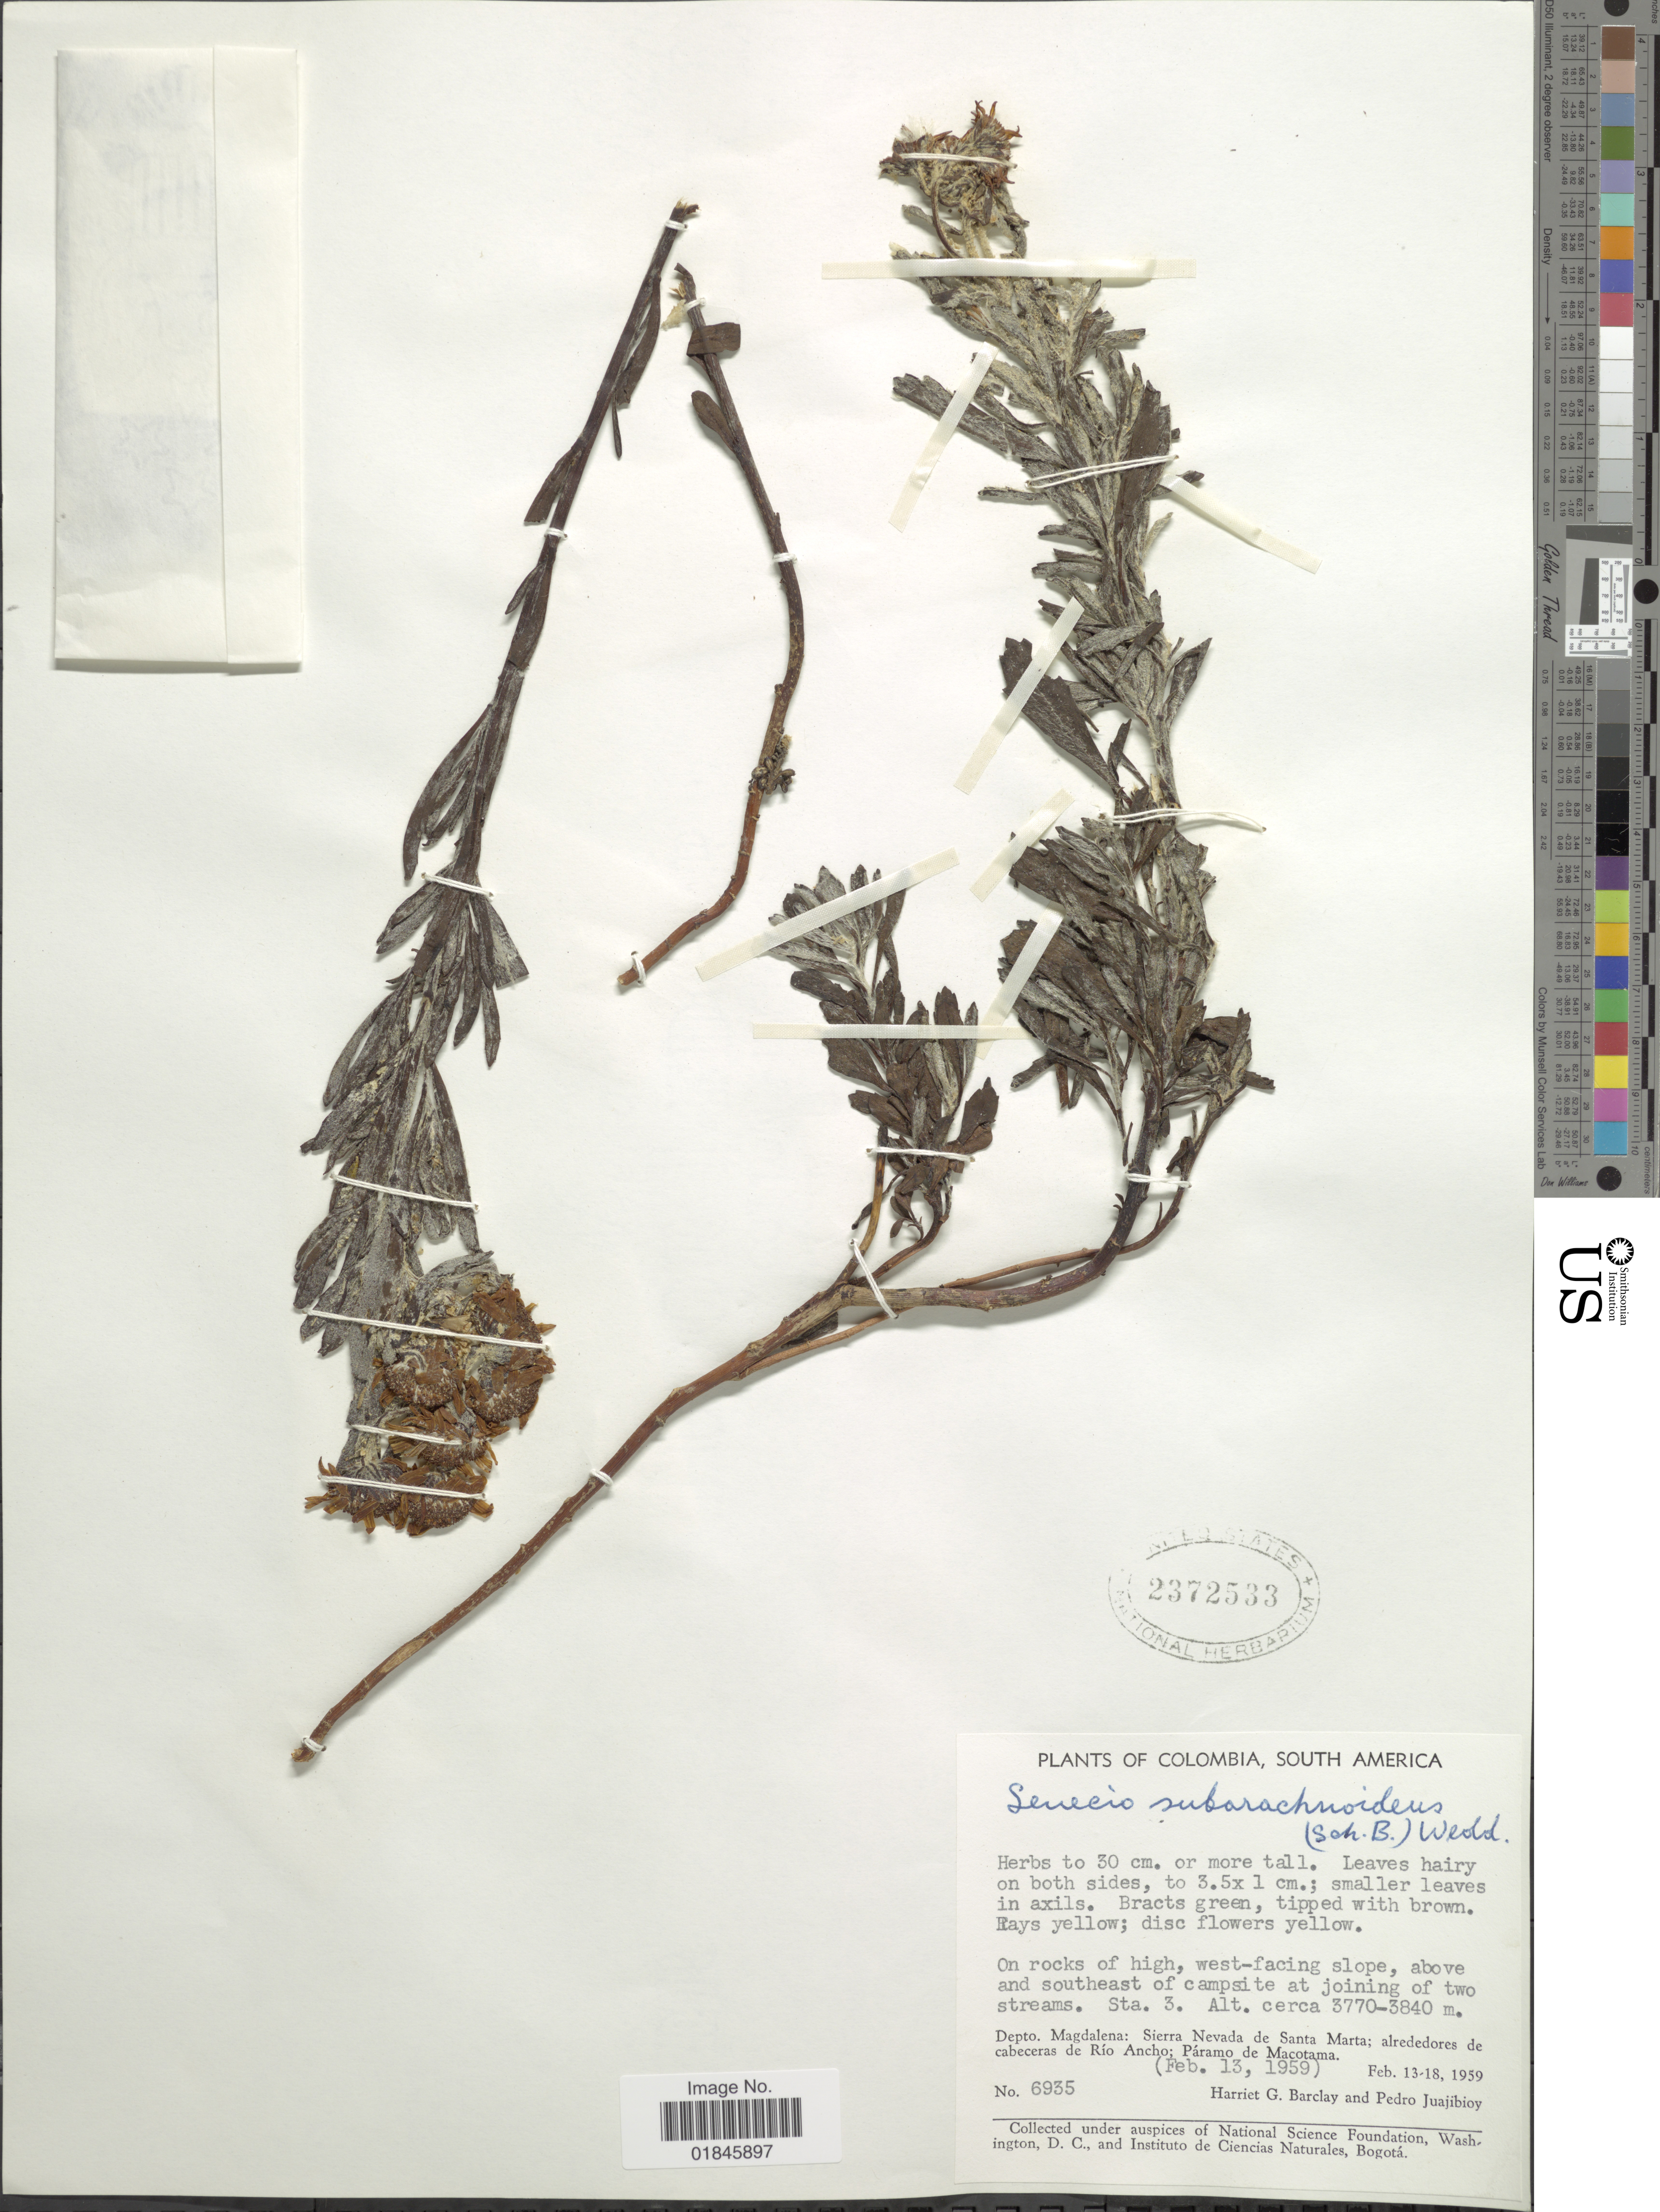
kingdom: Plantae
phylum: Tracheophyta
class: Magnoliopsida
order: Asterales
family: Asteraceae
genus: Pentacalia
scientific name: Pentacalia subarachnoidea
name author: (Wedd.) Cuatrec.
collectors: H. G. Barclay & P. Juajibioy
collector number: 6935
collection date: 1959-02-13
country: Colombia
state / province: Magdalena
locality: Sierra Nevada de Santa Marta; alrededores de cabeceras de Río Ancho; Páramo de Macotama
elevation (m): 3770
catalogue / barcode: US 2372533